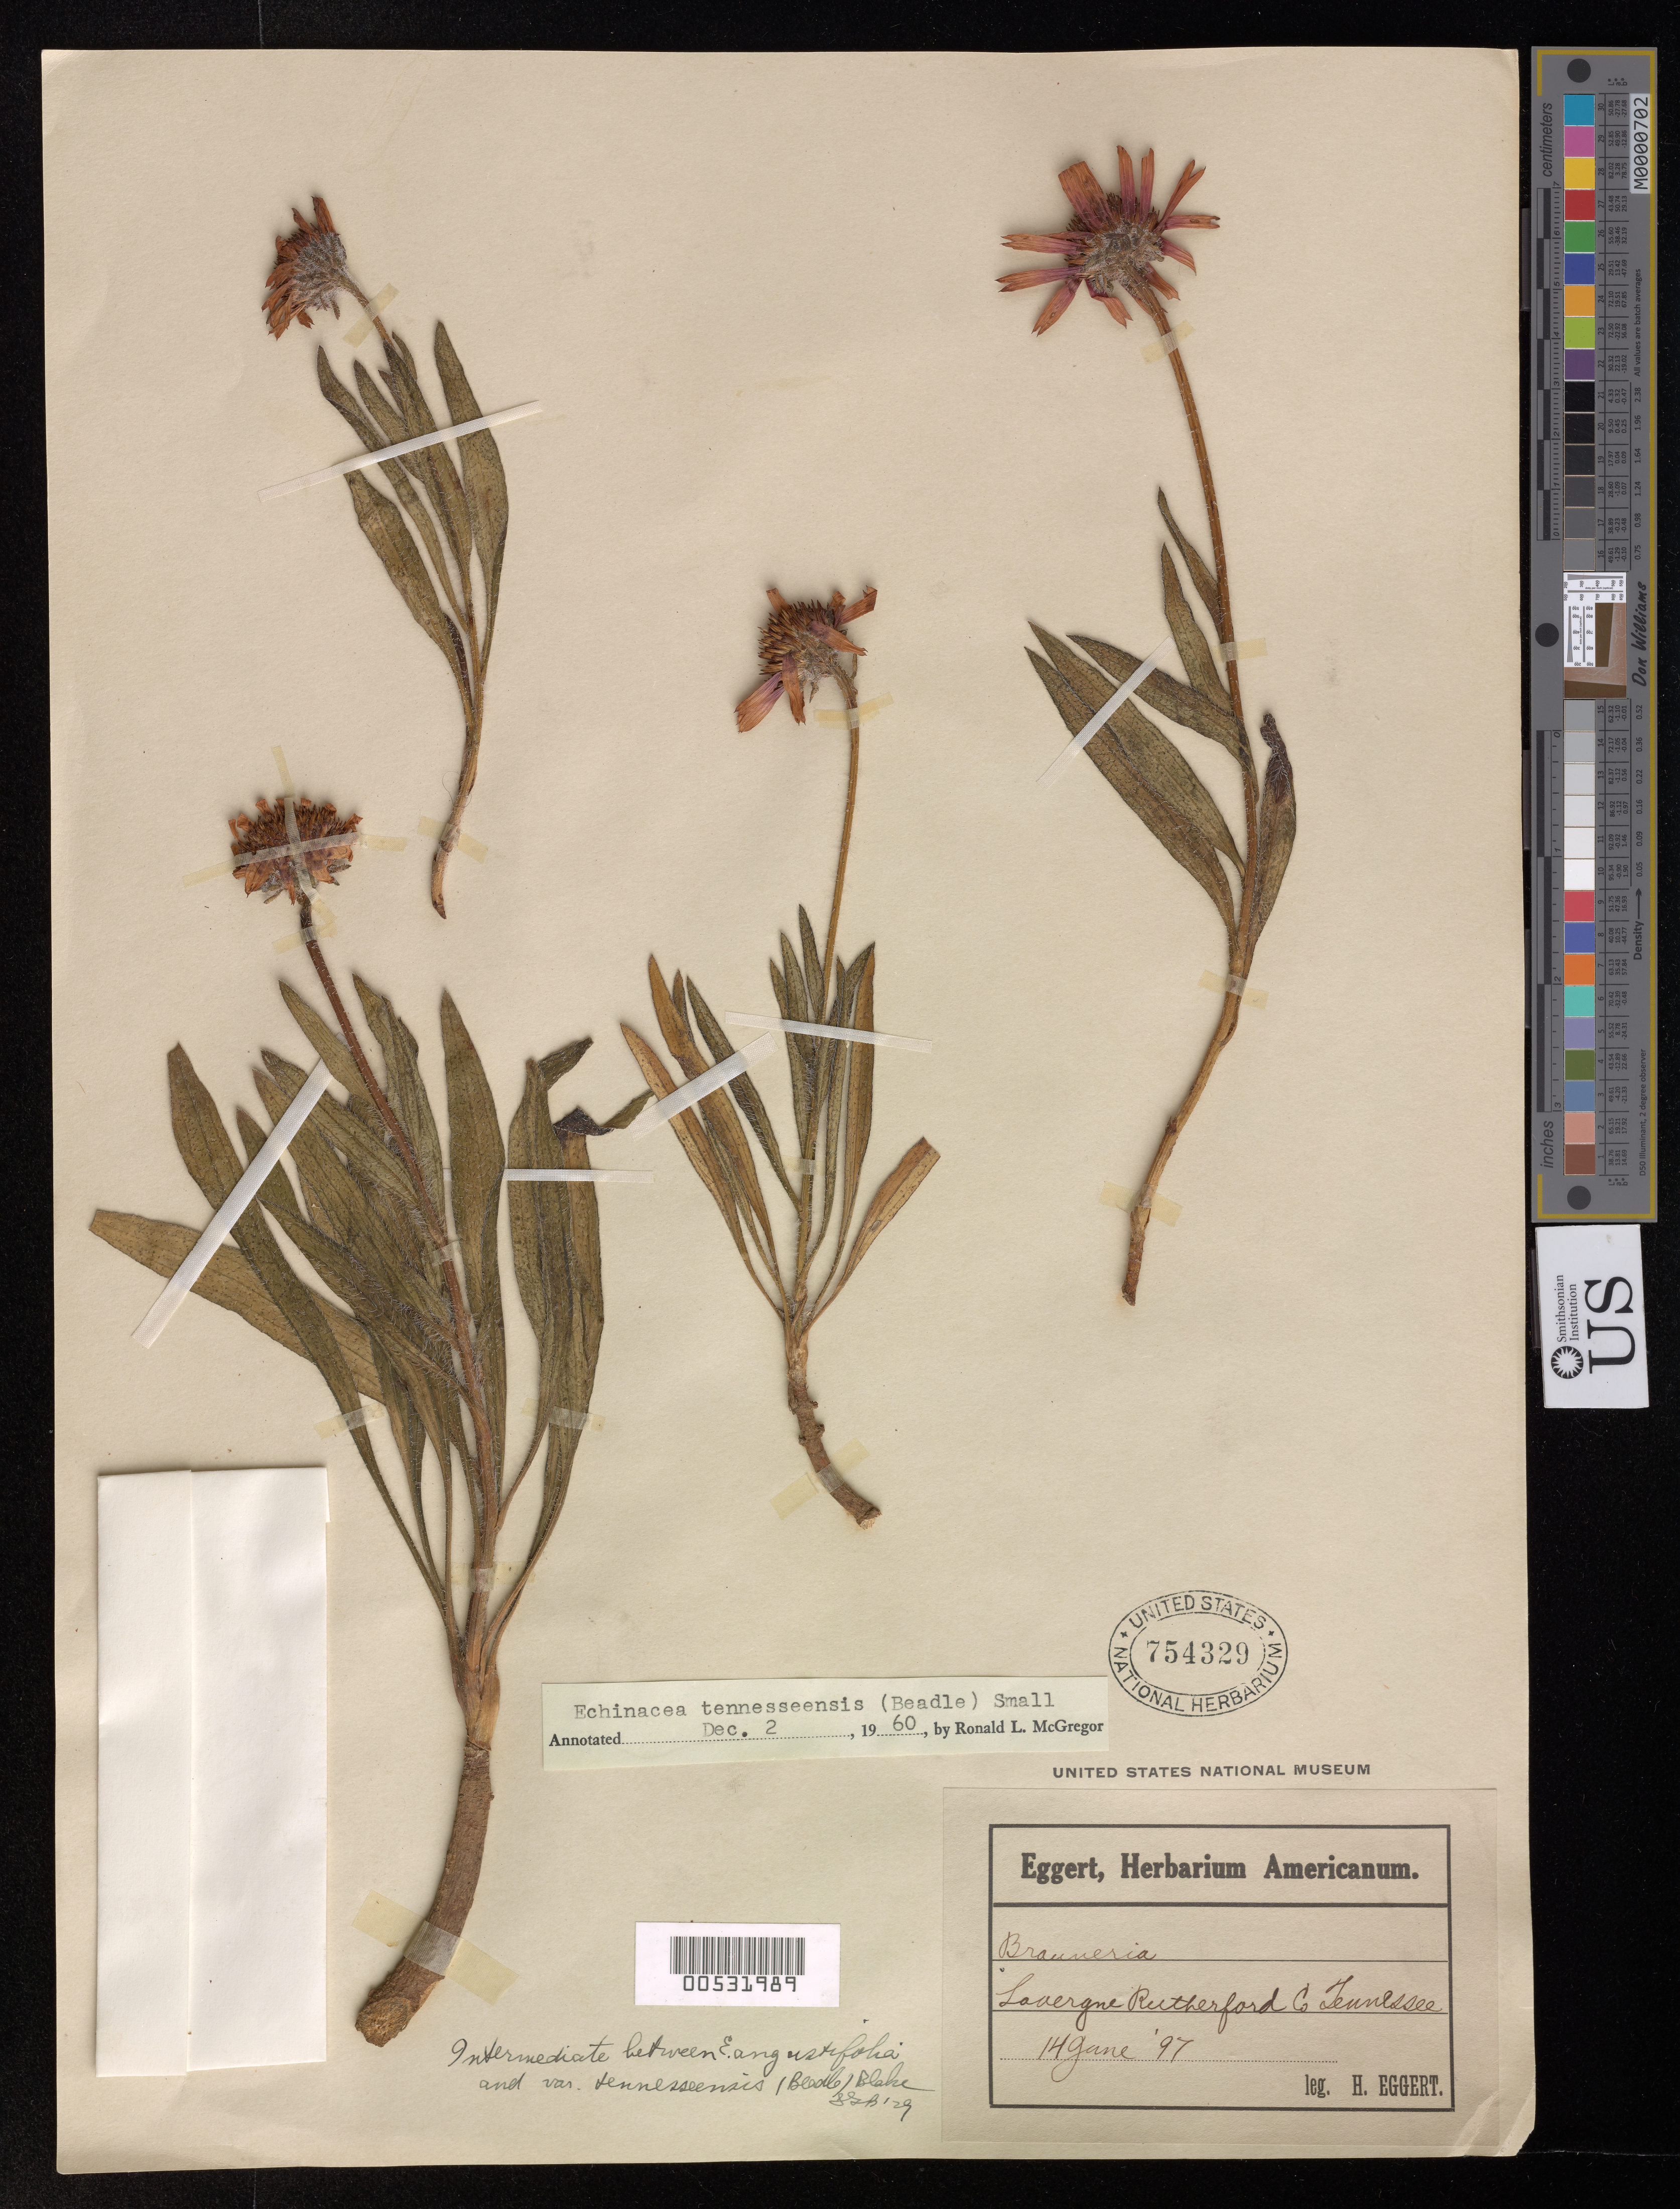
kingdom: Plantae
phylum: Tracheophyta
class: Magnoliopsida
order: Asterales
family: Asteraceae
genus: Echinacea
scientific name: Echinacea tennesseensis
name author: (Beadle) Small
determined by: McGregor, R.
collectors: H. Eggert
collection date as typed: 14 Jun 1897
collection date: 1897-06-14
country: United States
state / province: Tennessee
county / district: Rutherford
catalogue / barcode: US 754329